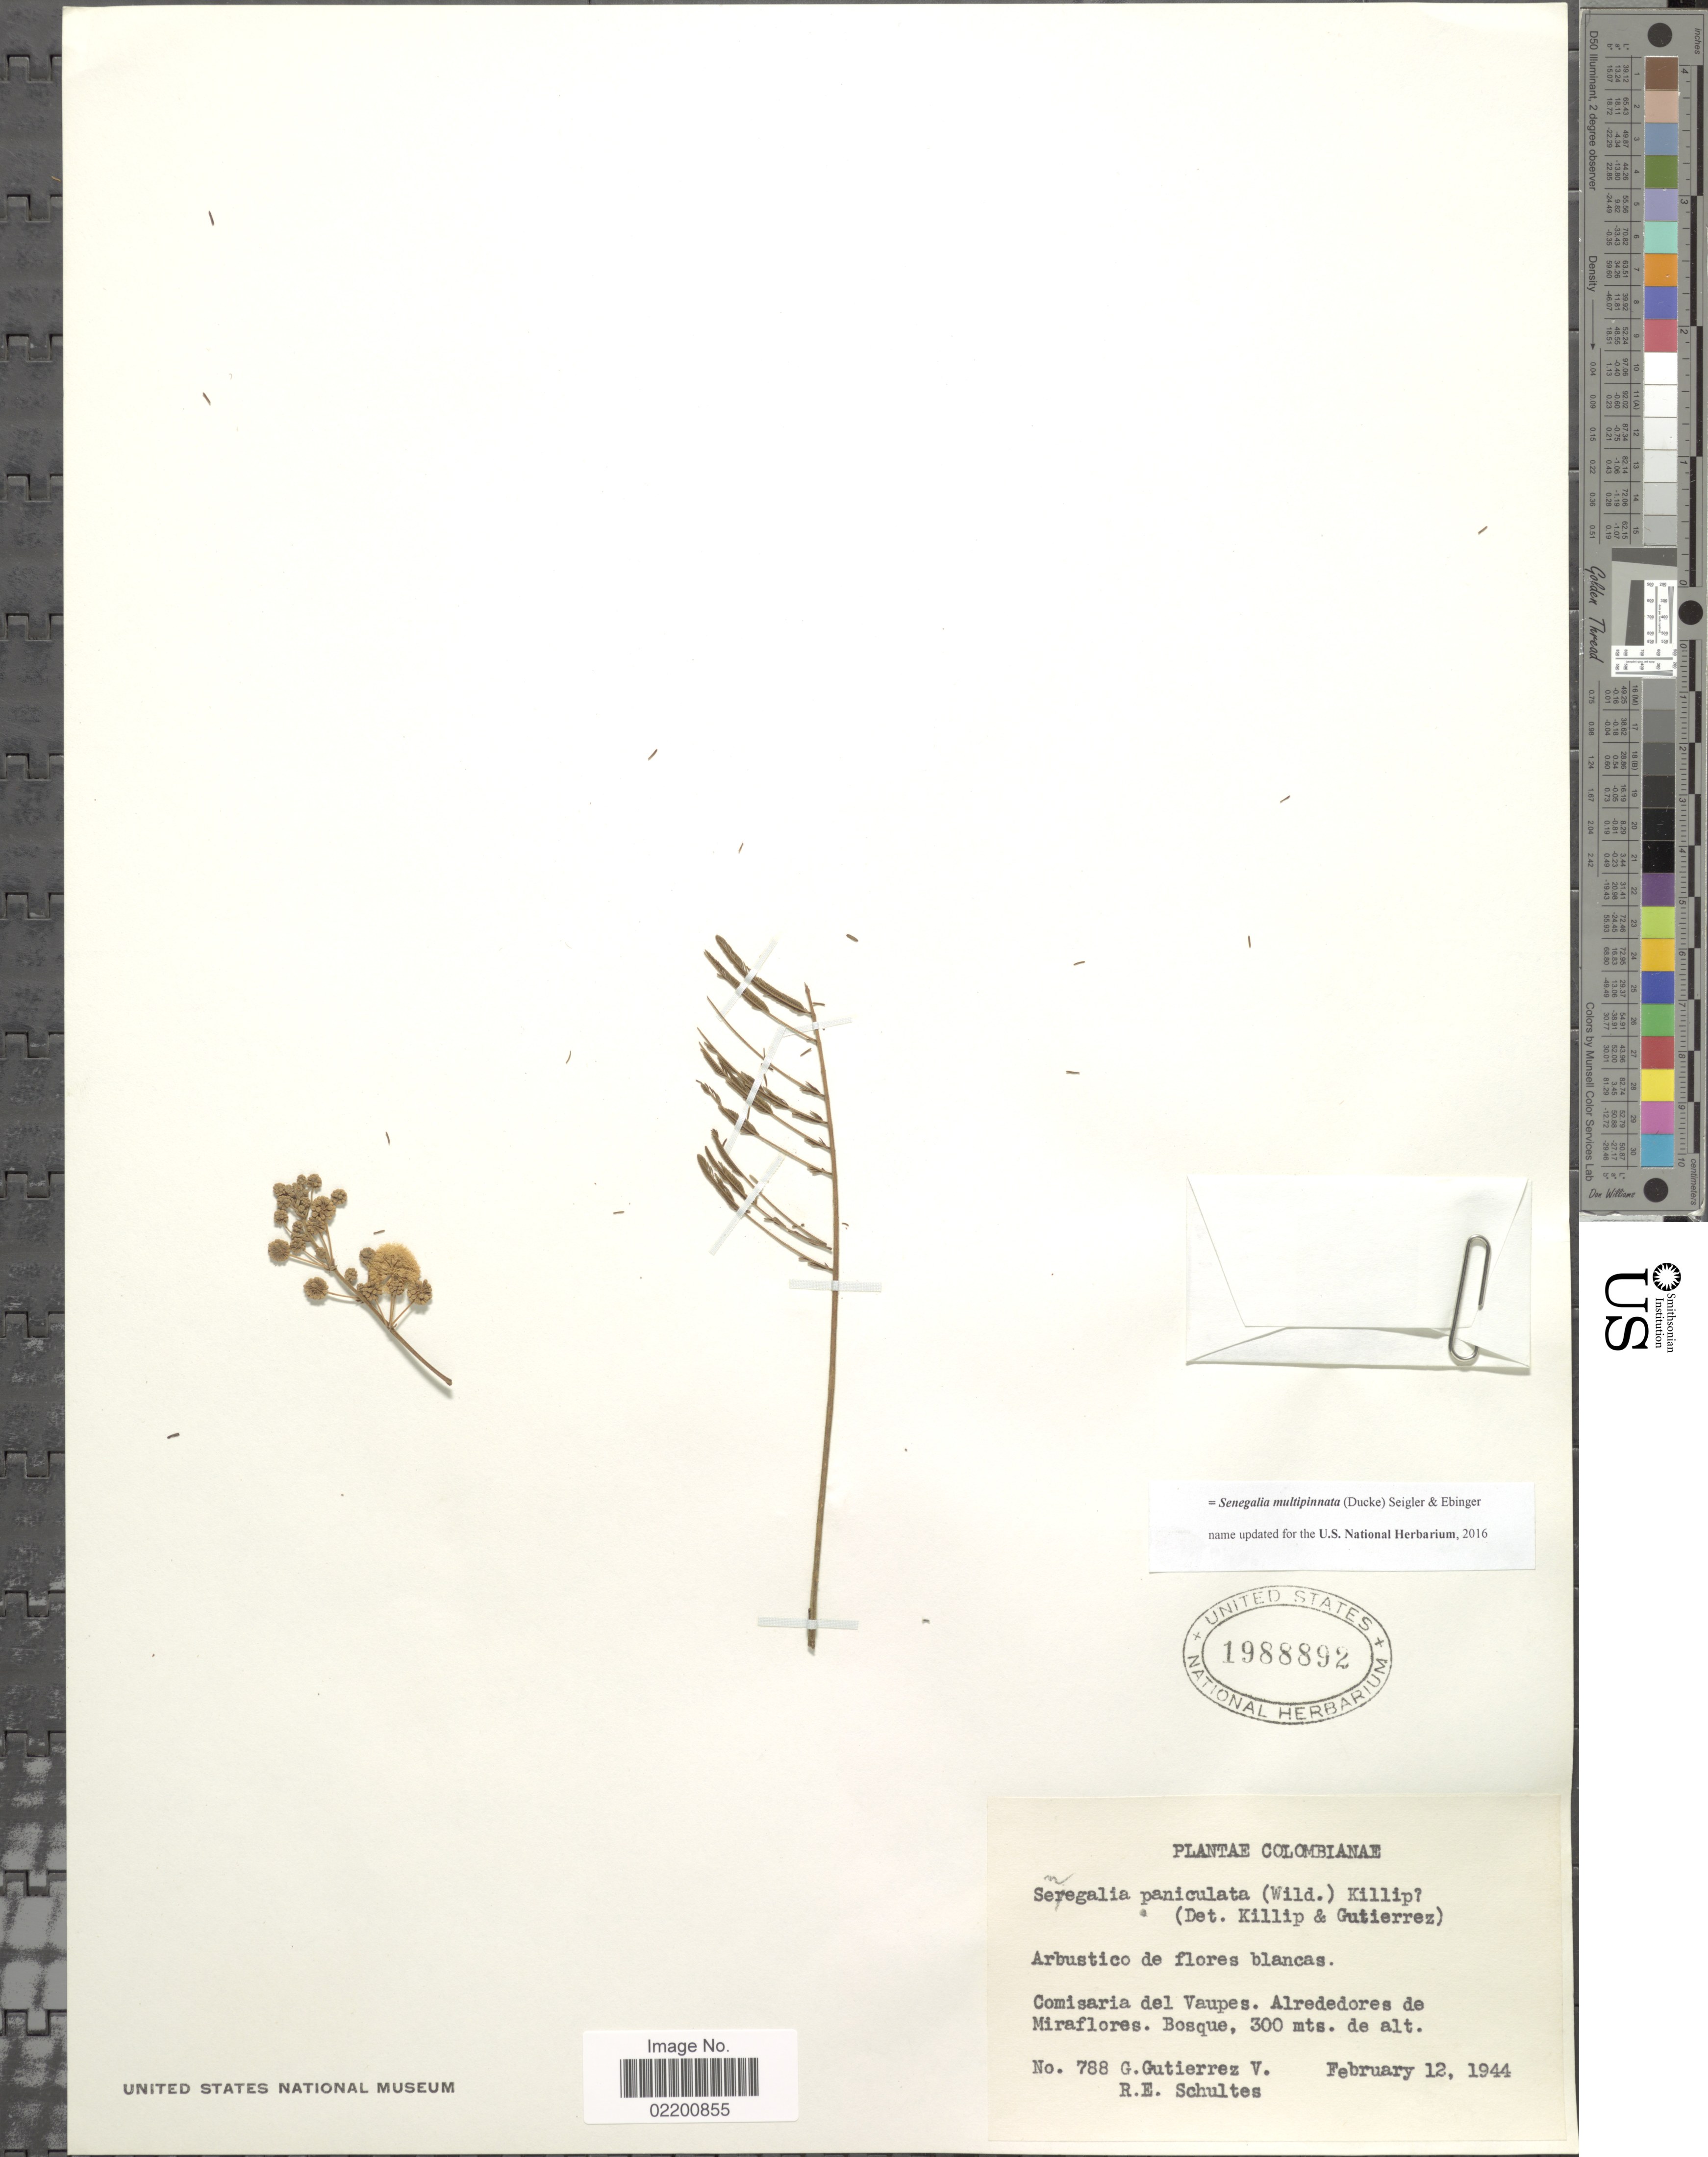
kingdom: Plantae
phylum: Tracheophyta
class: Magnoliopsida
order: Fabales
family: Fabaceae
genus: Senegalia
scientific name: Senegalia multipinnata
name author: (Ducke) Seigler & Ebinger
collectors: G. Gutiérrez V. & R. E. Schultes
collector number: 788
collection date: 1944-02-12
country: Colombia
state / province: Vaupés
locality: Colombianae. Comisaria del Vaupes. Alrededores de Miraflores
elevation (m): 300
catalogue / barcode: US 1988892